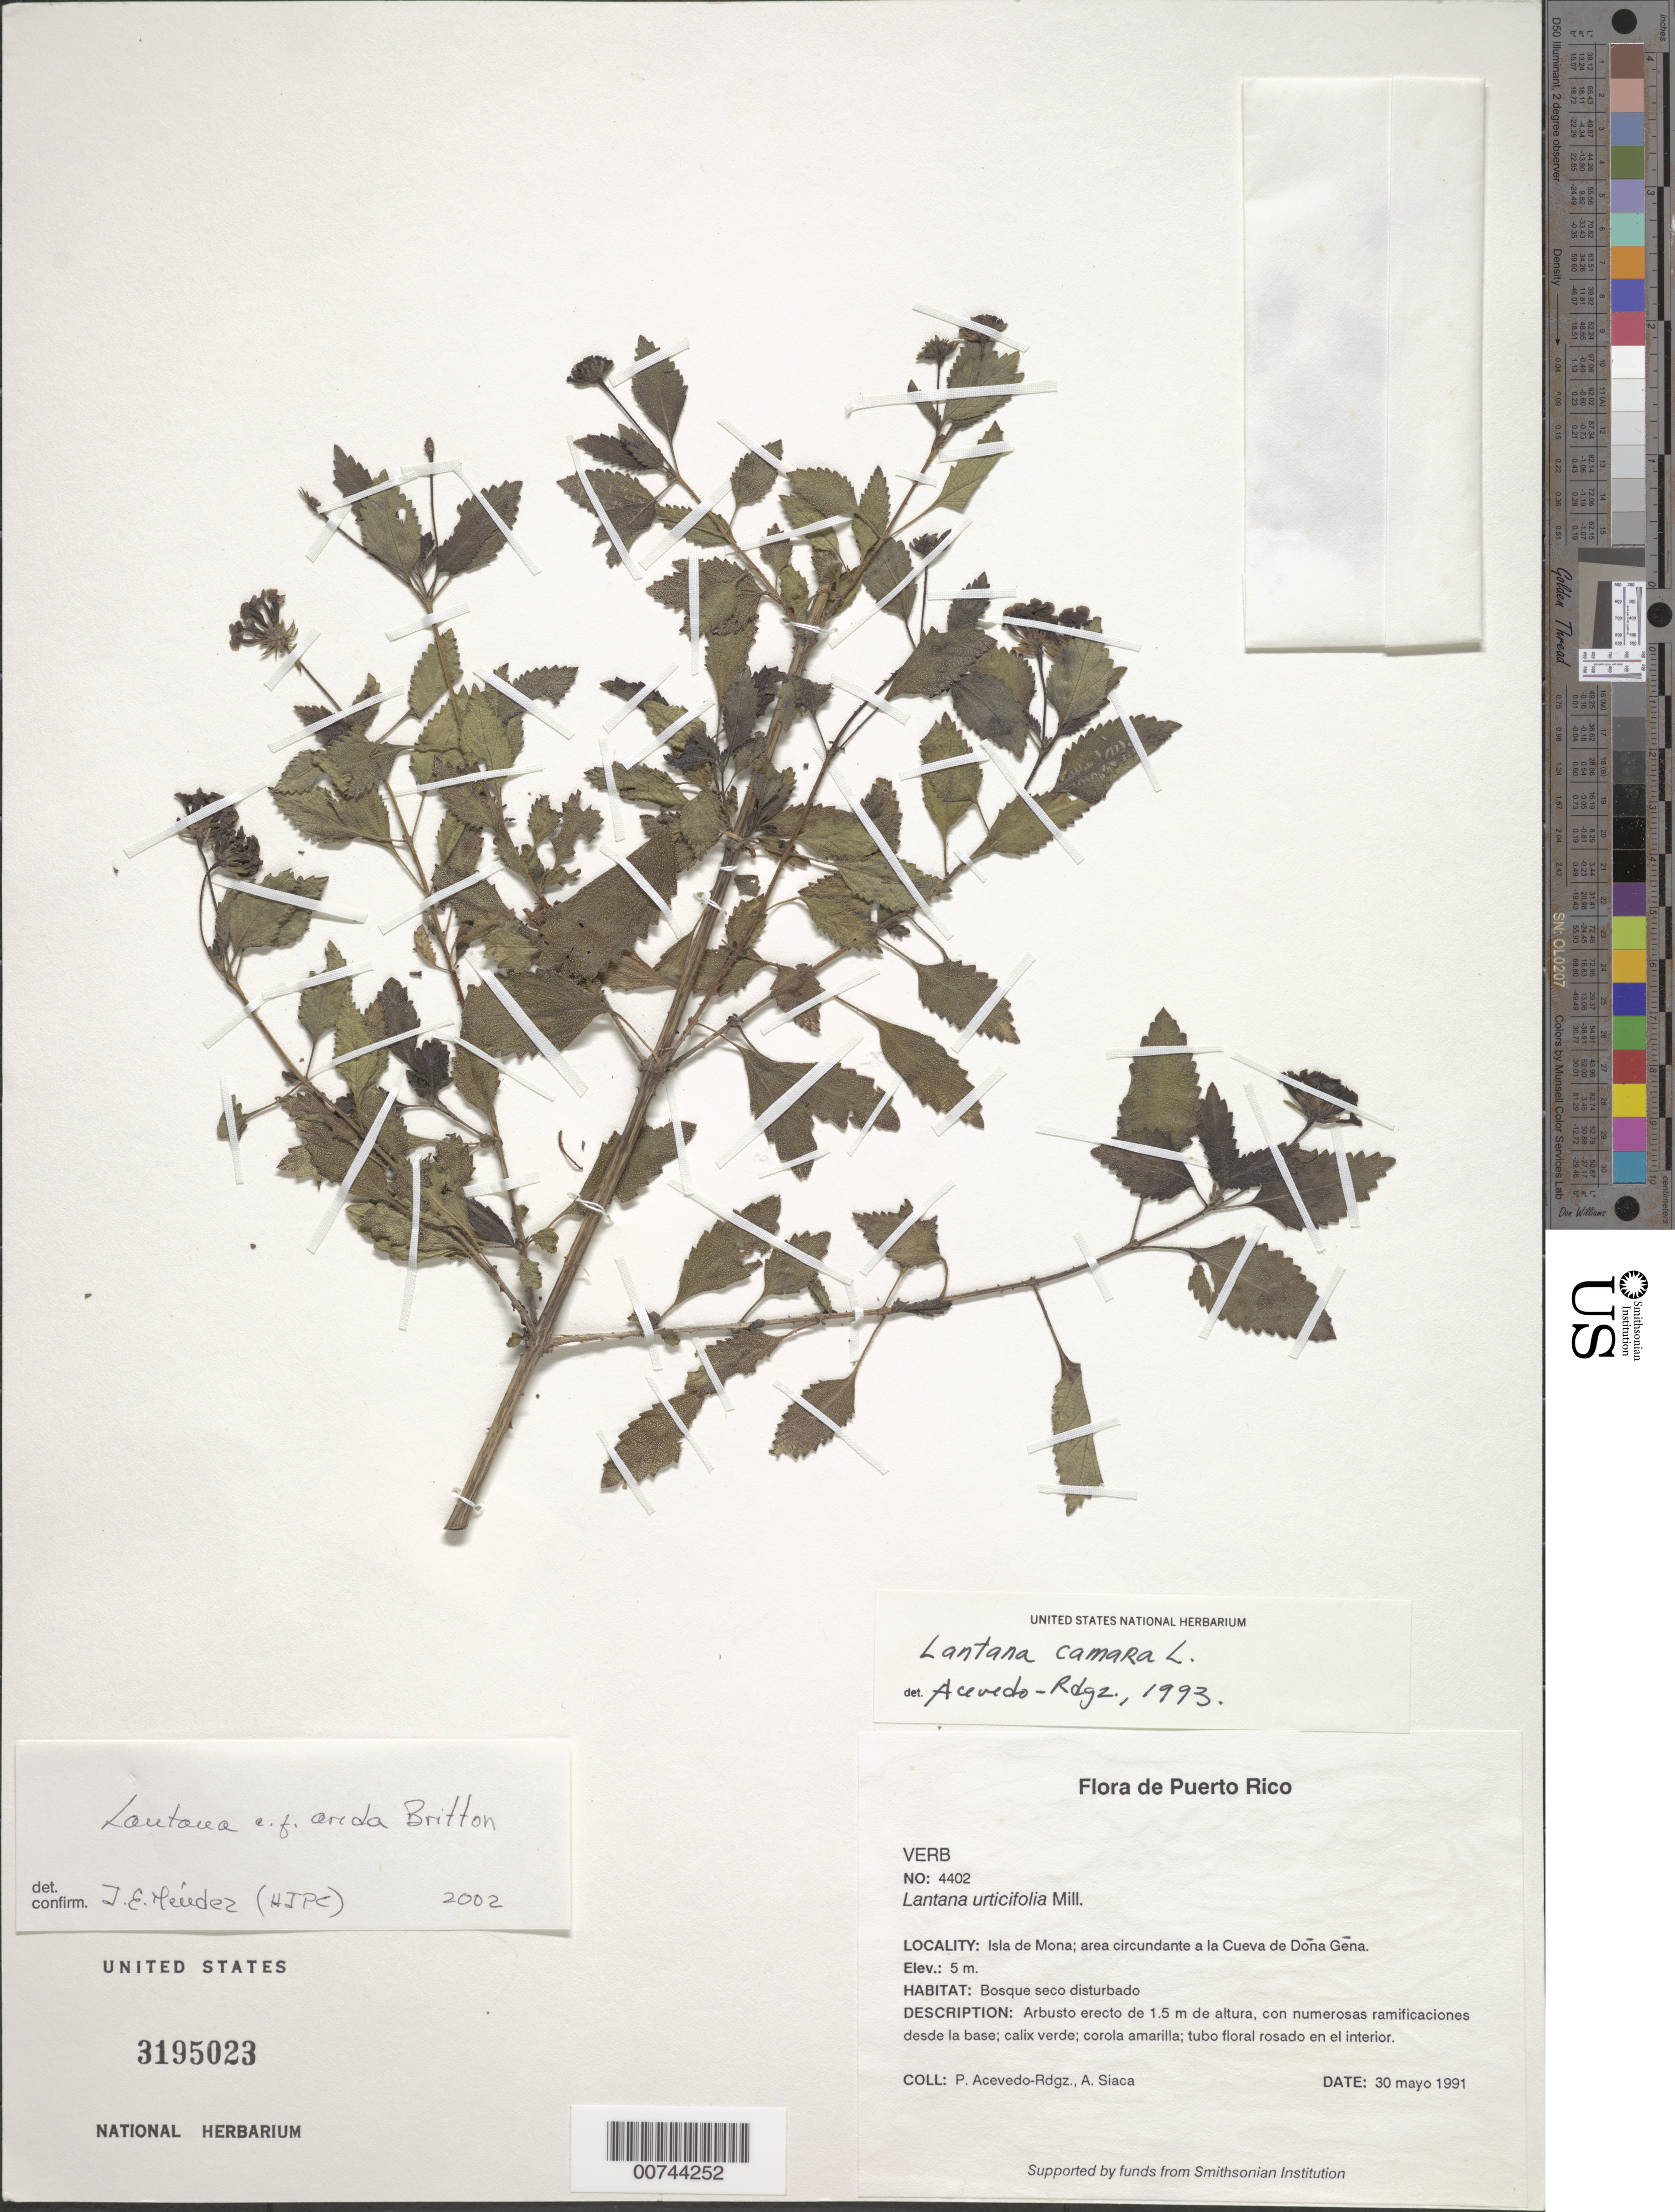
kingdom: Plantae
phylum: Tracheophyta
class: Magnoliopsida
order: Lamiales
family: Verbenaceae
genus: Lantana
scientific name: Lantana arida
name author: Britton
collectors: P. Acevedo-Rodr. & A. Siaca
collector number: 4402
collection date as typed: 30 May 1991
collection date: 1991-05-30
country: Puerto Rico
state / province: Mayaguëz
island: Mona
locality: Isla de Mona; area circundante a la Cueva de Dona Gena.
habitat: Bosque seco disturbado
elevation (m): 5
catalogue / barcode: US 3195023